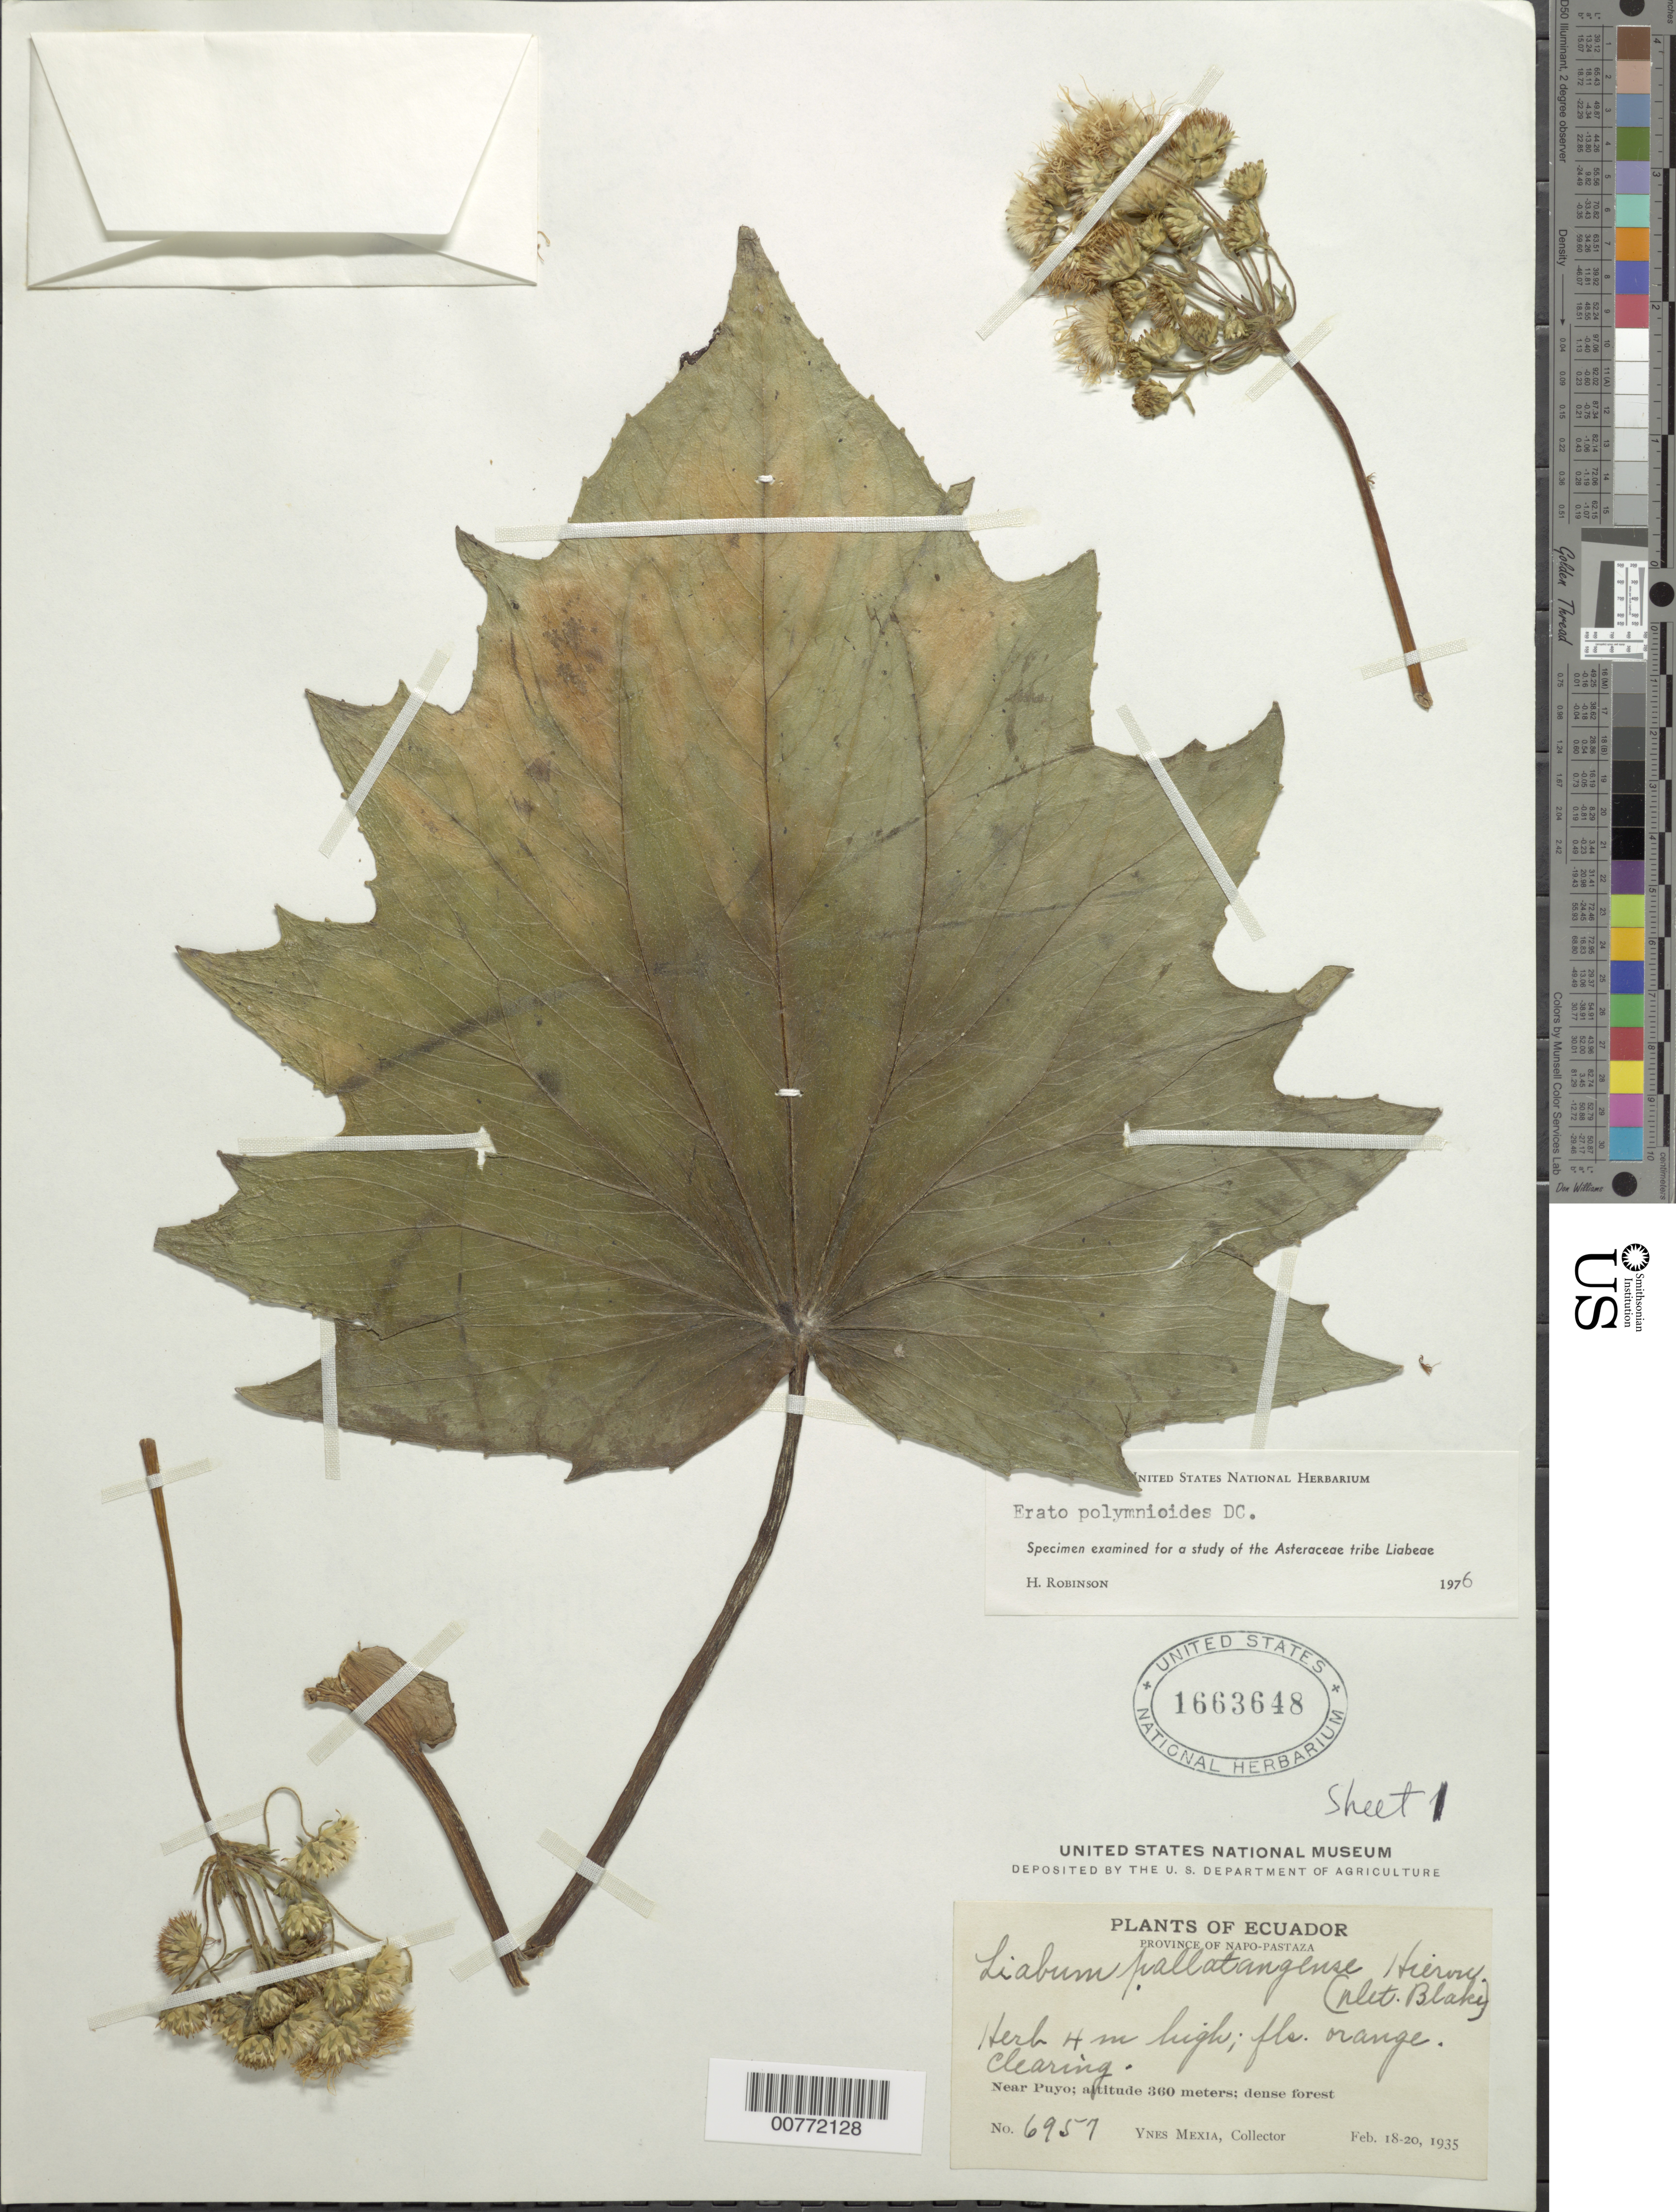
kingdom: Plantae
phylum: Tracheophyta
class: Magnoliopsida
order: Asterales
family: Asteraceae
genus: Erato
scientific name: Erato polymnioides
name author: DC.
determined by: Robinson, Harold E., (US)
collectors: Y. Mexia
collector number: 6957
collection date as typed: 18 February 1935 to 20 February 1935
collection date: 1935-02-18/1935-02-20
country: Ecuador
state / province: Pastaza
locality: Near Puyo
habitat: Dense forest, in a clearing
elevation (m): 360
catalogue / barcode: US 1663648